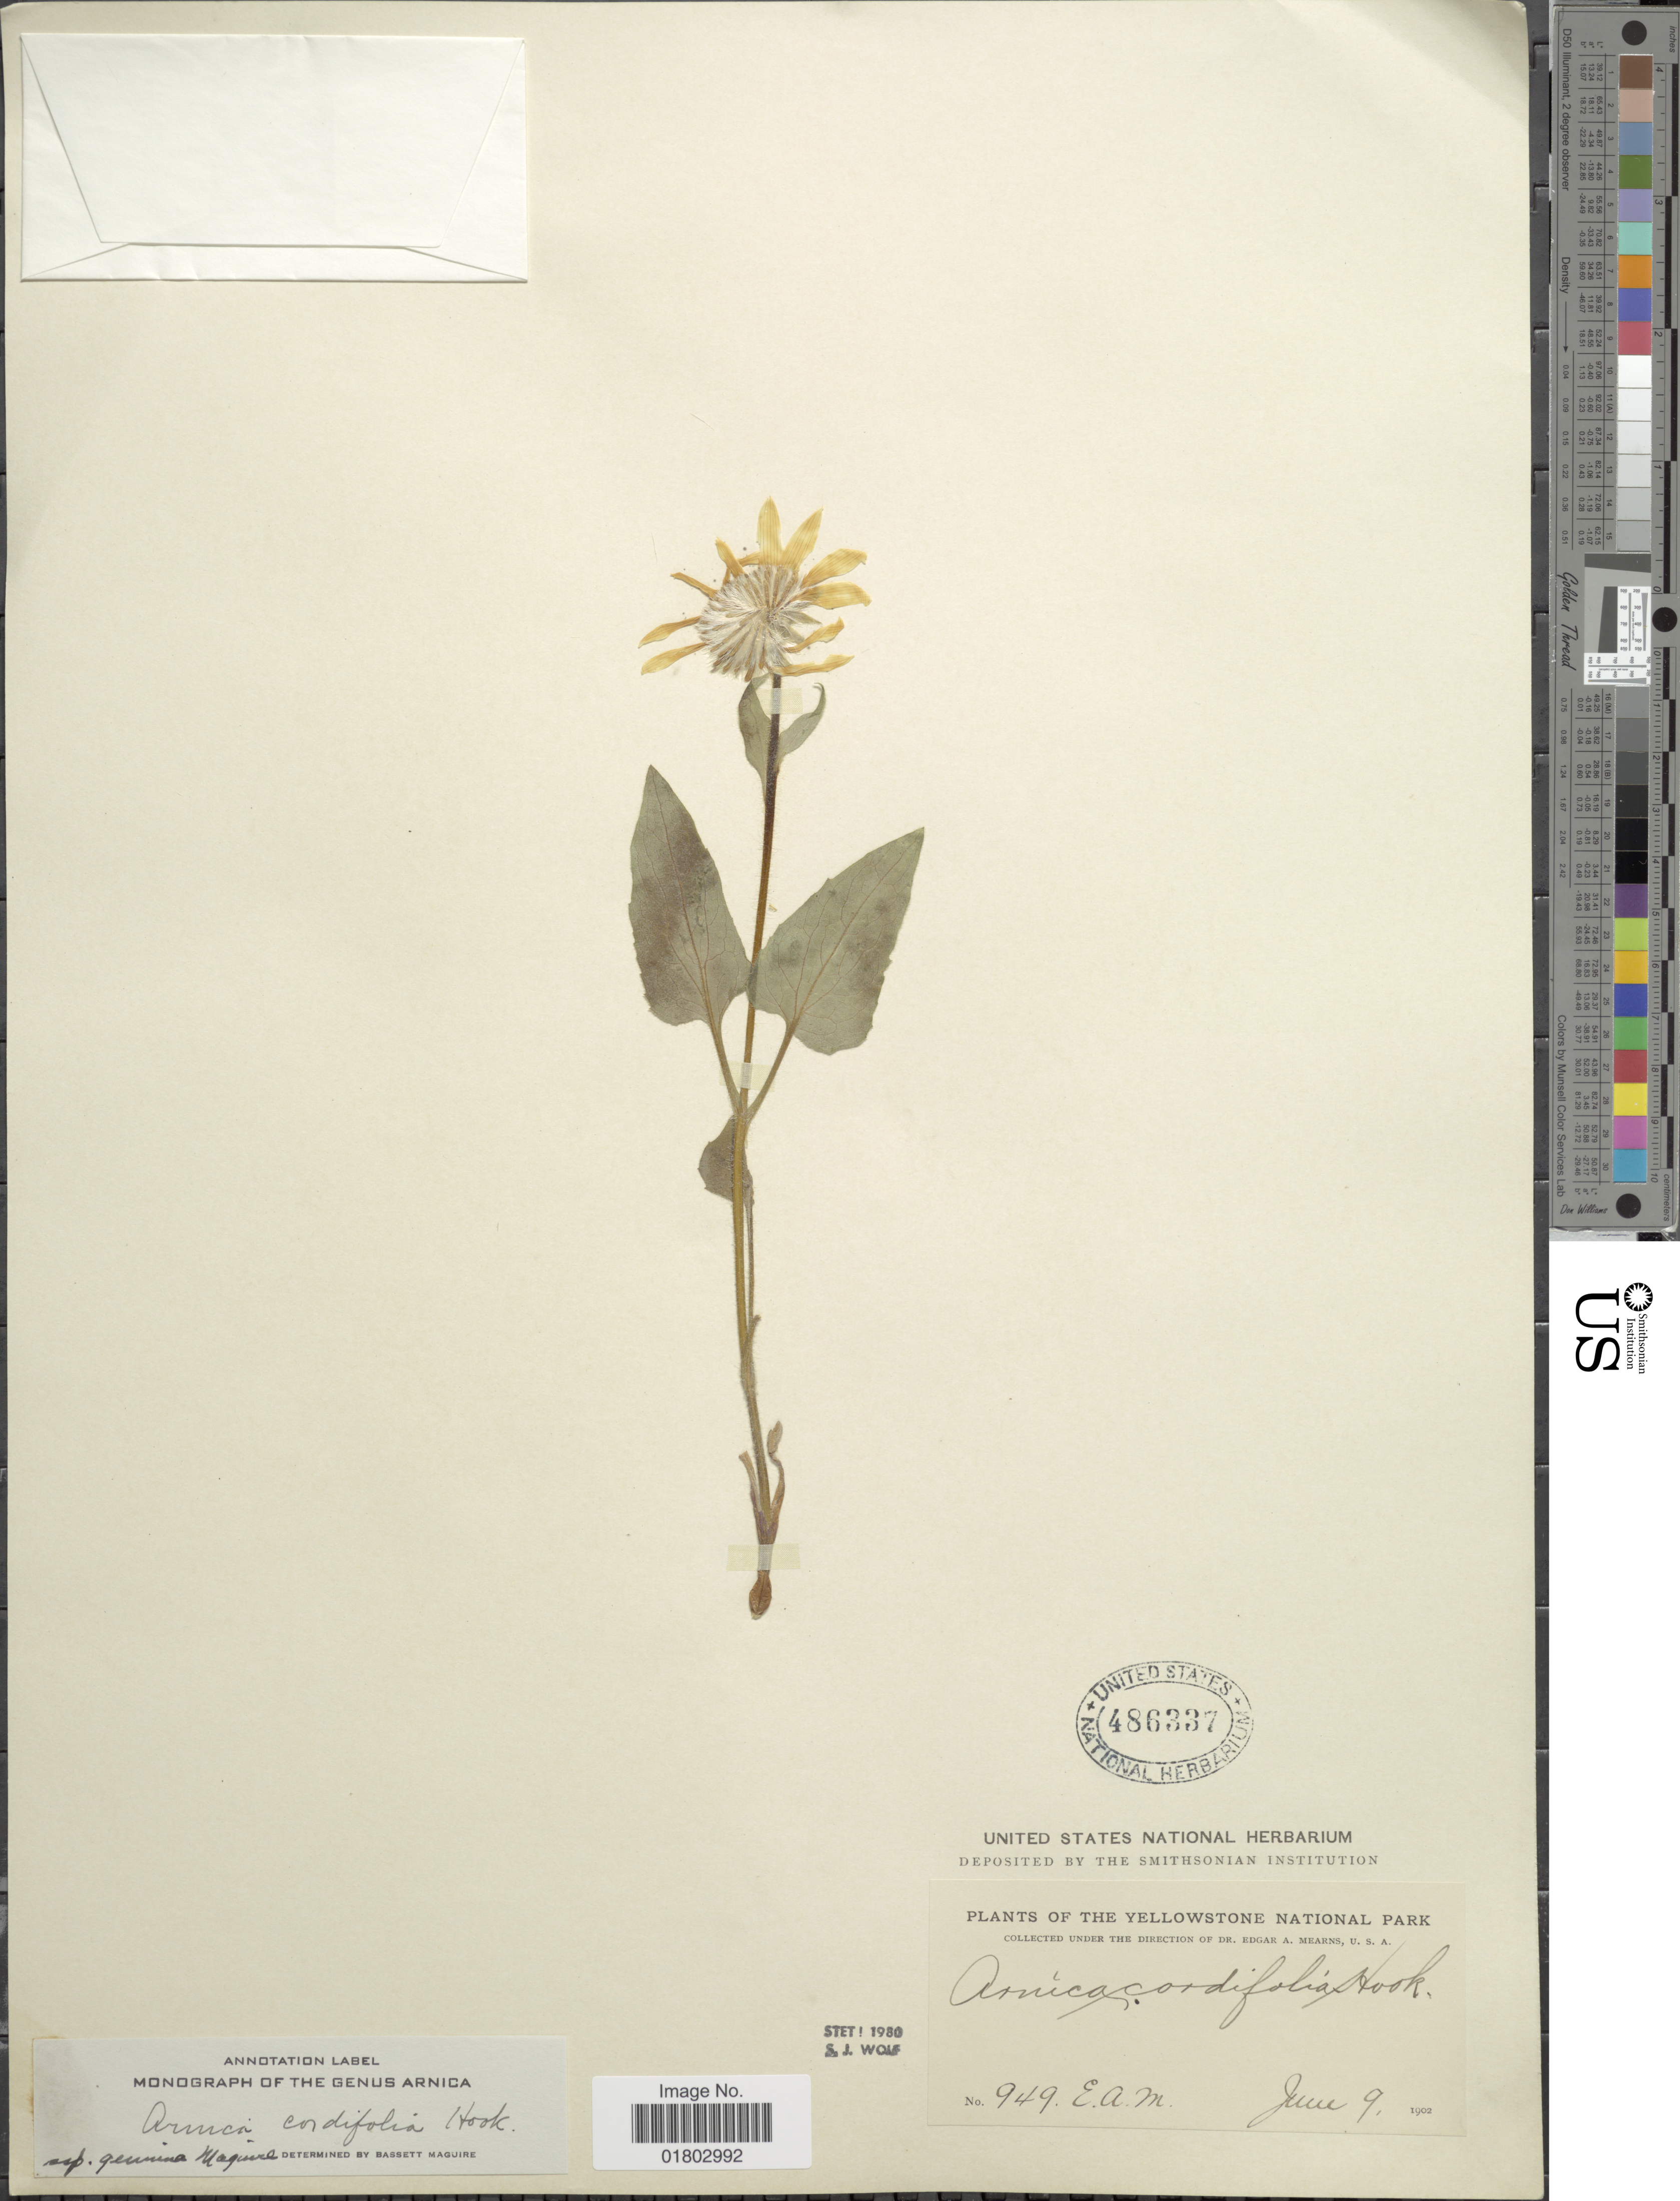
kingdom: Plantae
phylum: Tracheophyta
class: Magnoliopsida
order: Asterales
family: Asteraceae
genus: Arnica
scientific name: Arnica cordifolia subsp. genuina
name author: Maguire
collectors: E. A. Mearns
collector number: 949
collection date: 1902-06-09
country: United States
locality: The Yellostone National Park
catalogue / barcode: US 486337